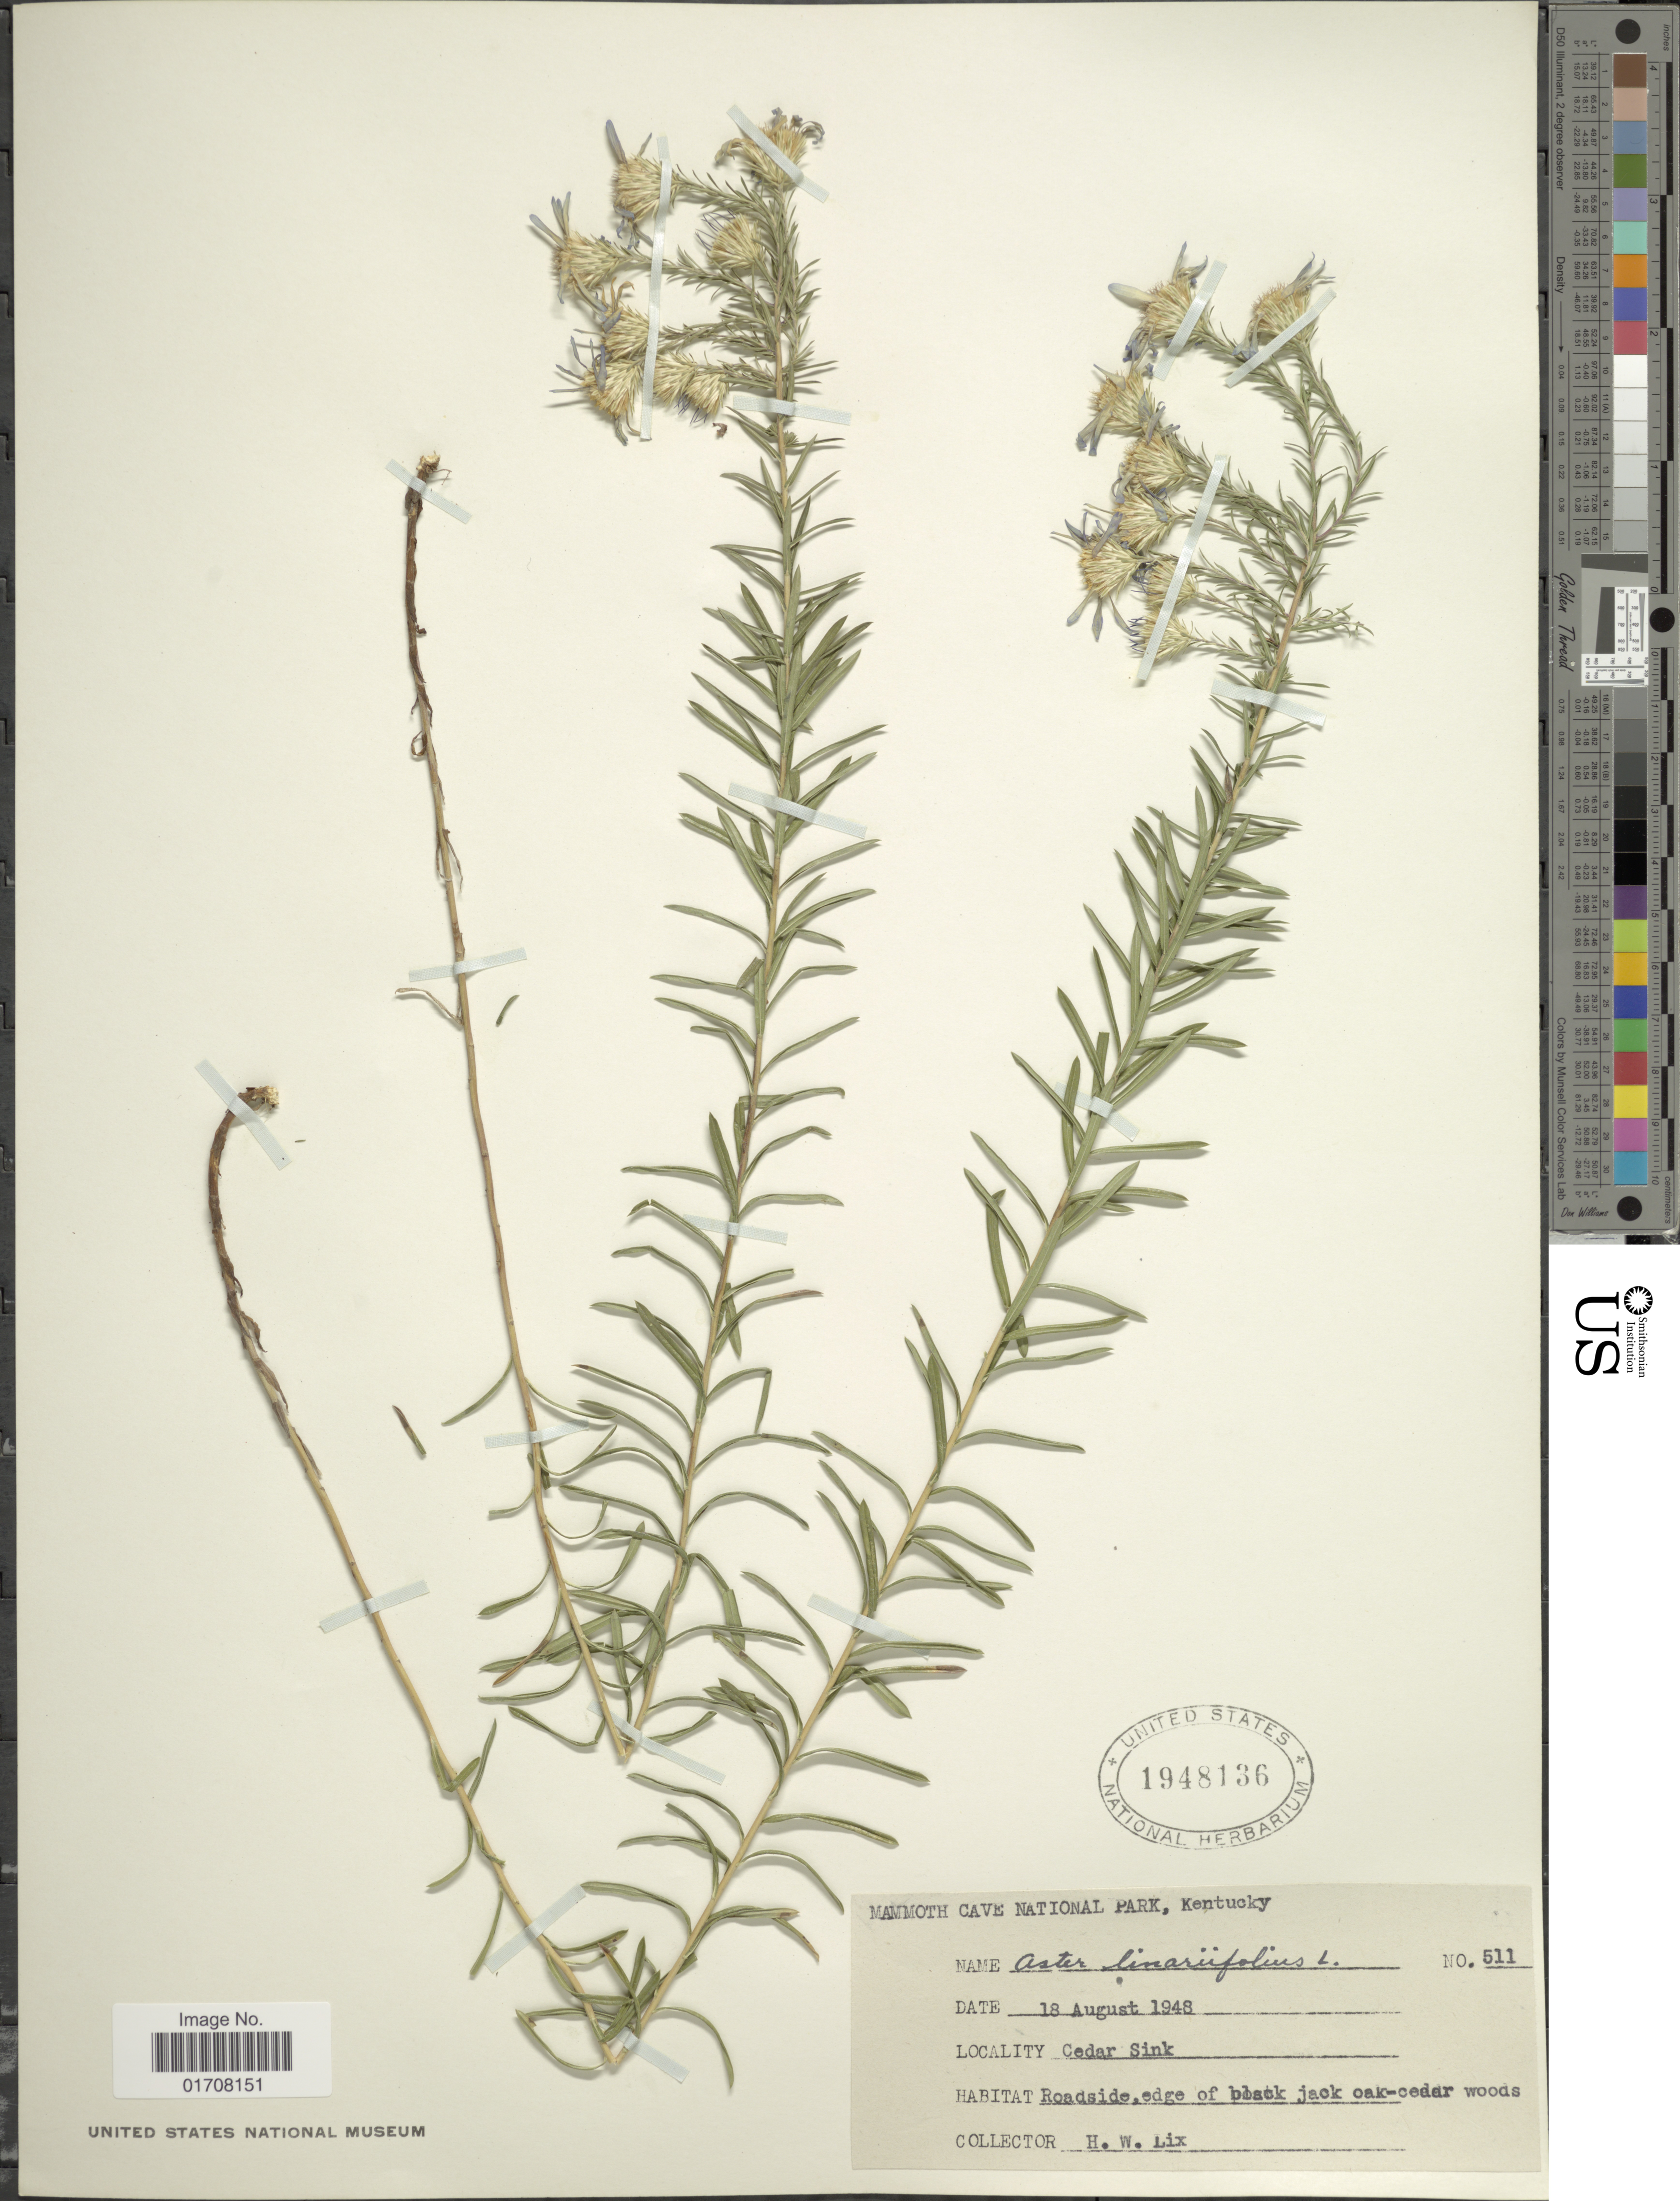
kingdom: Plantae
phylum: Tracheophyta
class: Magnoliopsida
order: Asterales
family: Asteraceae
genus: Ionactis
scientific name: Ionactis linearifolius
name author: (L.) Greene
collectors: H. W. Lix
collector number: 511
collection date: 1948-08-18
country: United States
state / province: Kentucky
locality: Mammoth Cave National Park, Cedar Sink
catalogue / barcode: US 1948136